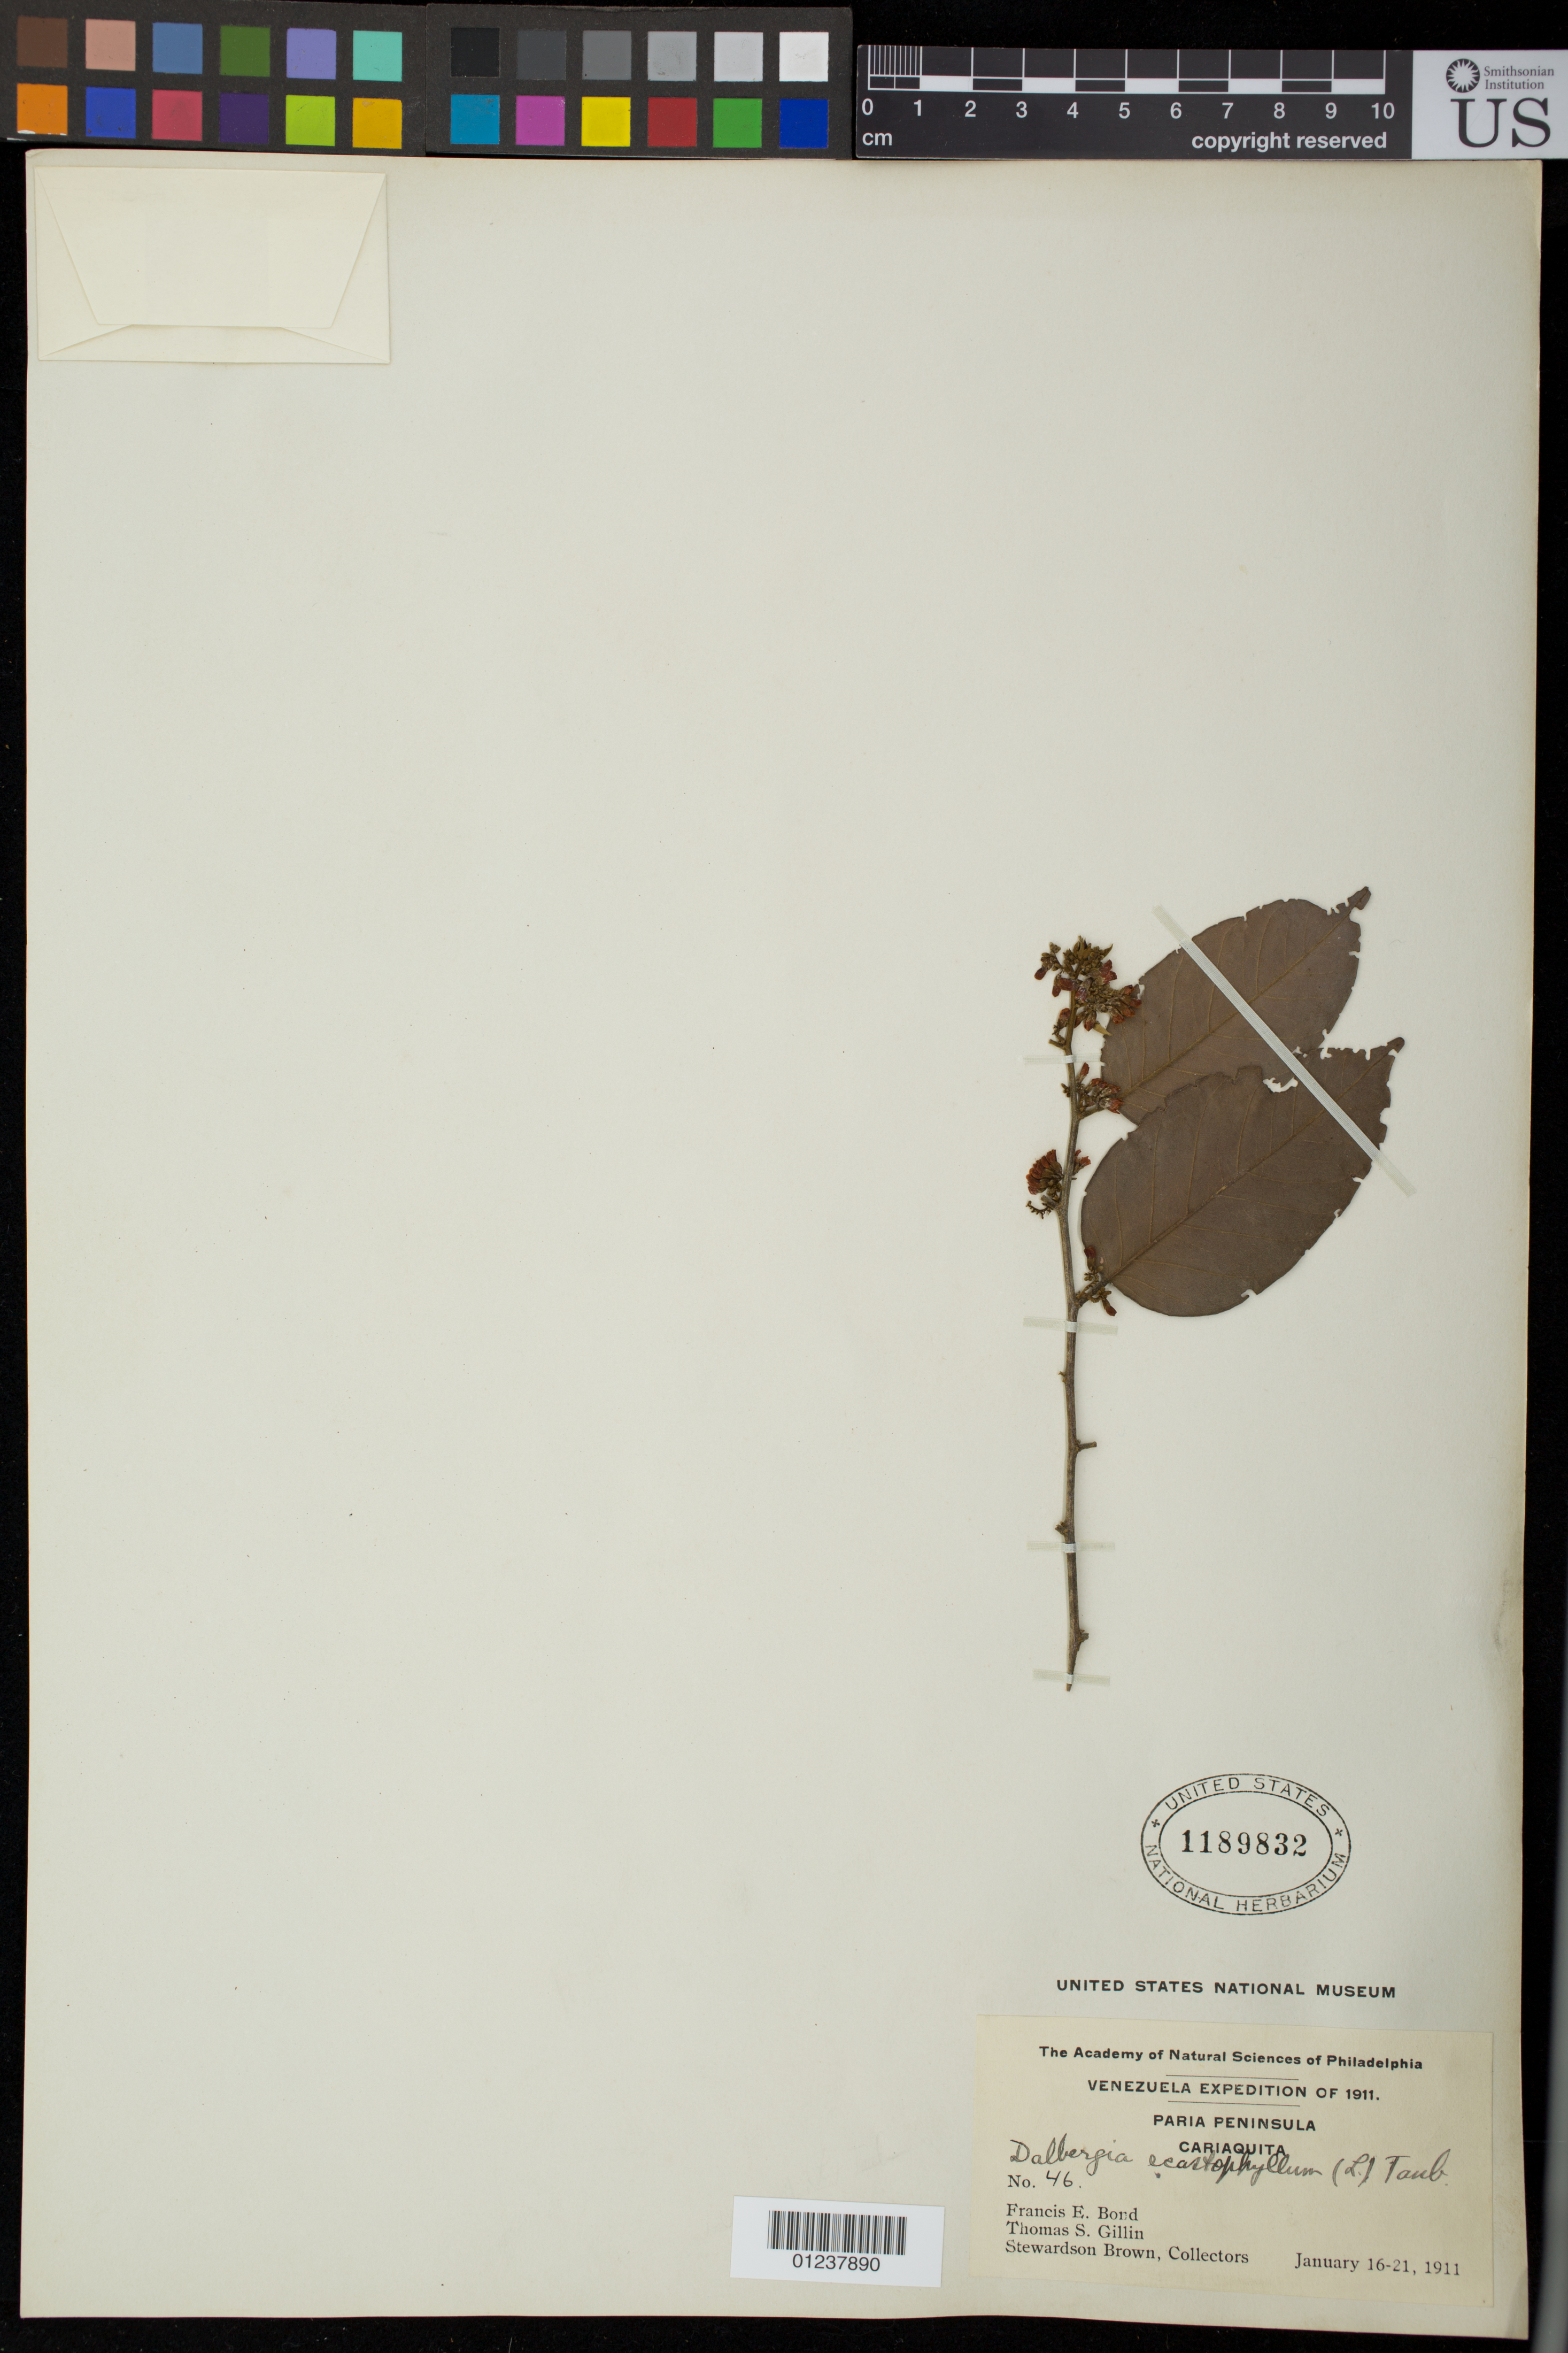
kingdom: Plantae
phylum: Tracheophyta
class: Magnoliopsida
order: Fabales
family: Fabaceae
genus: Dalbergia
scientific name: Dalbergia ecastaphyllum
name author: (L.) Taub.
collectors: F. Bond, T. Gillin & S. Brown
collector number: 46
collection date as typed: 16-21 January 1911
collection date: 1911-01-16/1911-01-21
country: Venezuela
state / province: Sucre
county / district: Valdez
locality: Paria Peninsula, Cariaquito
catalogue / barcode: US 1189832